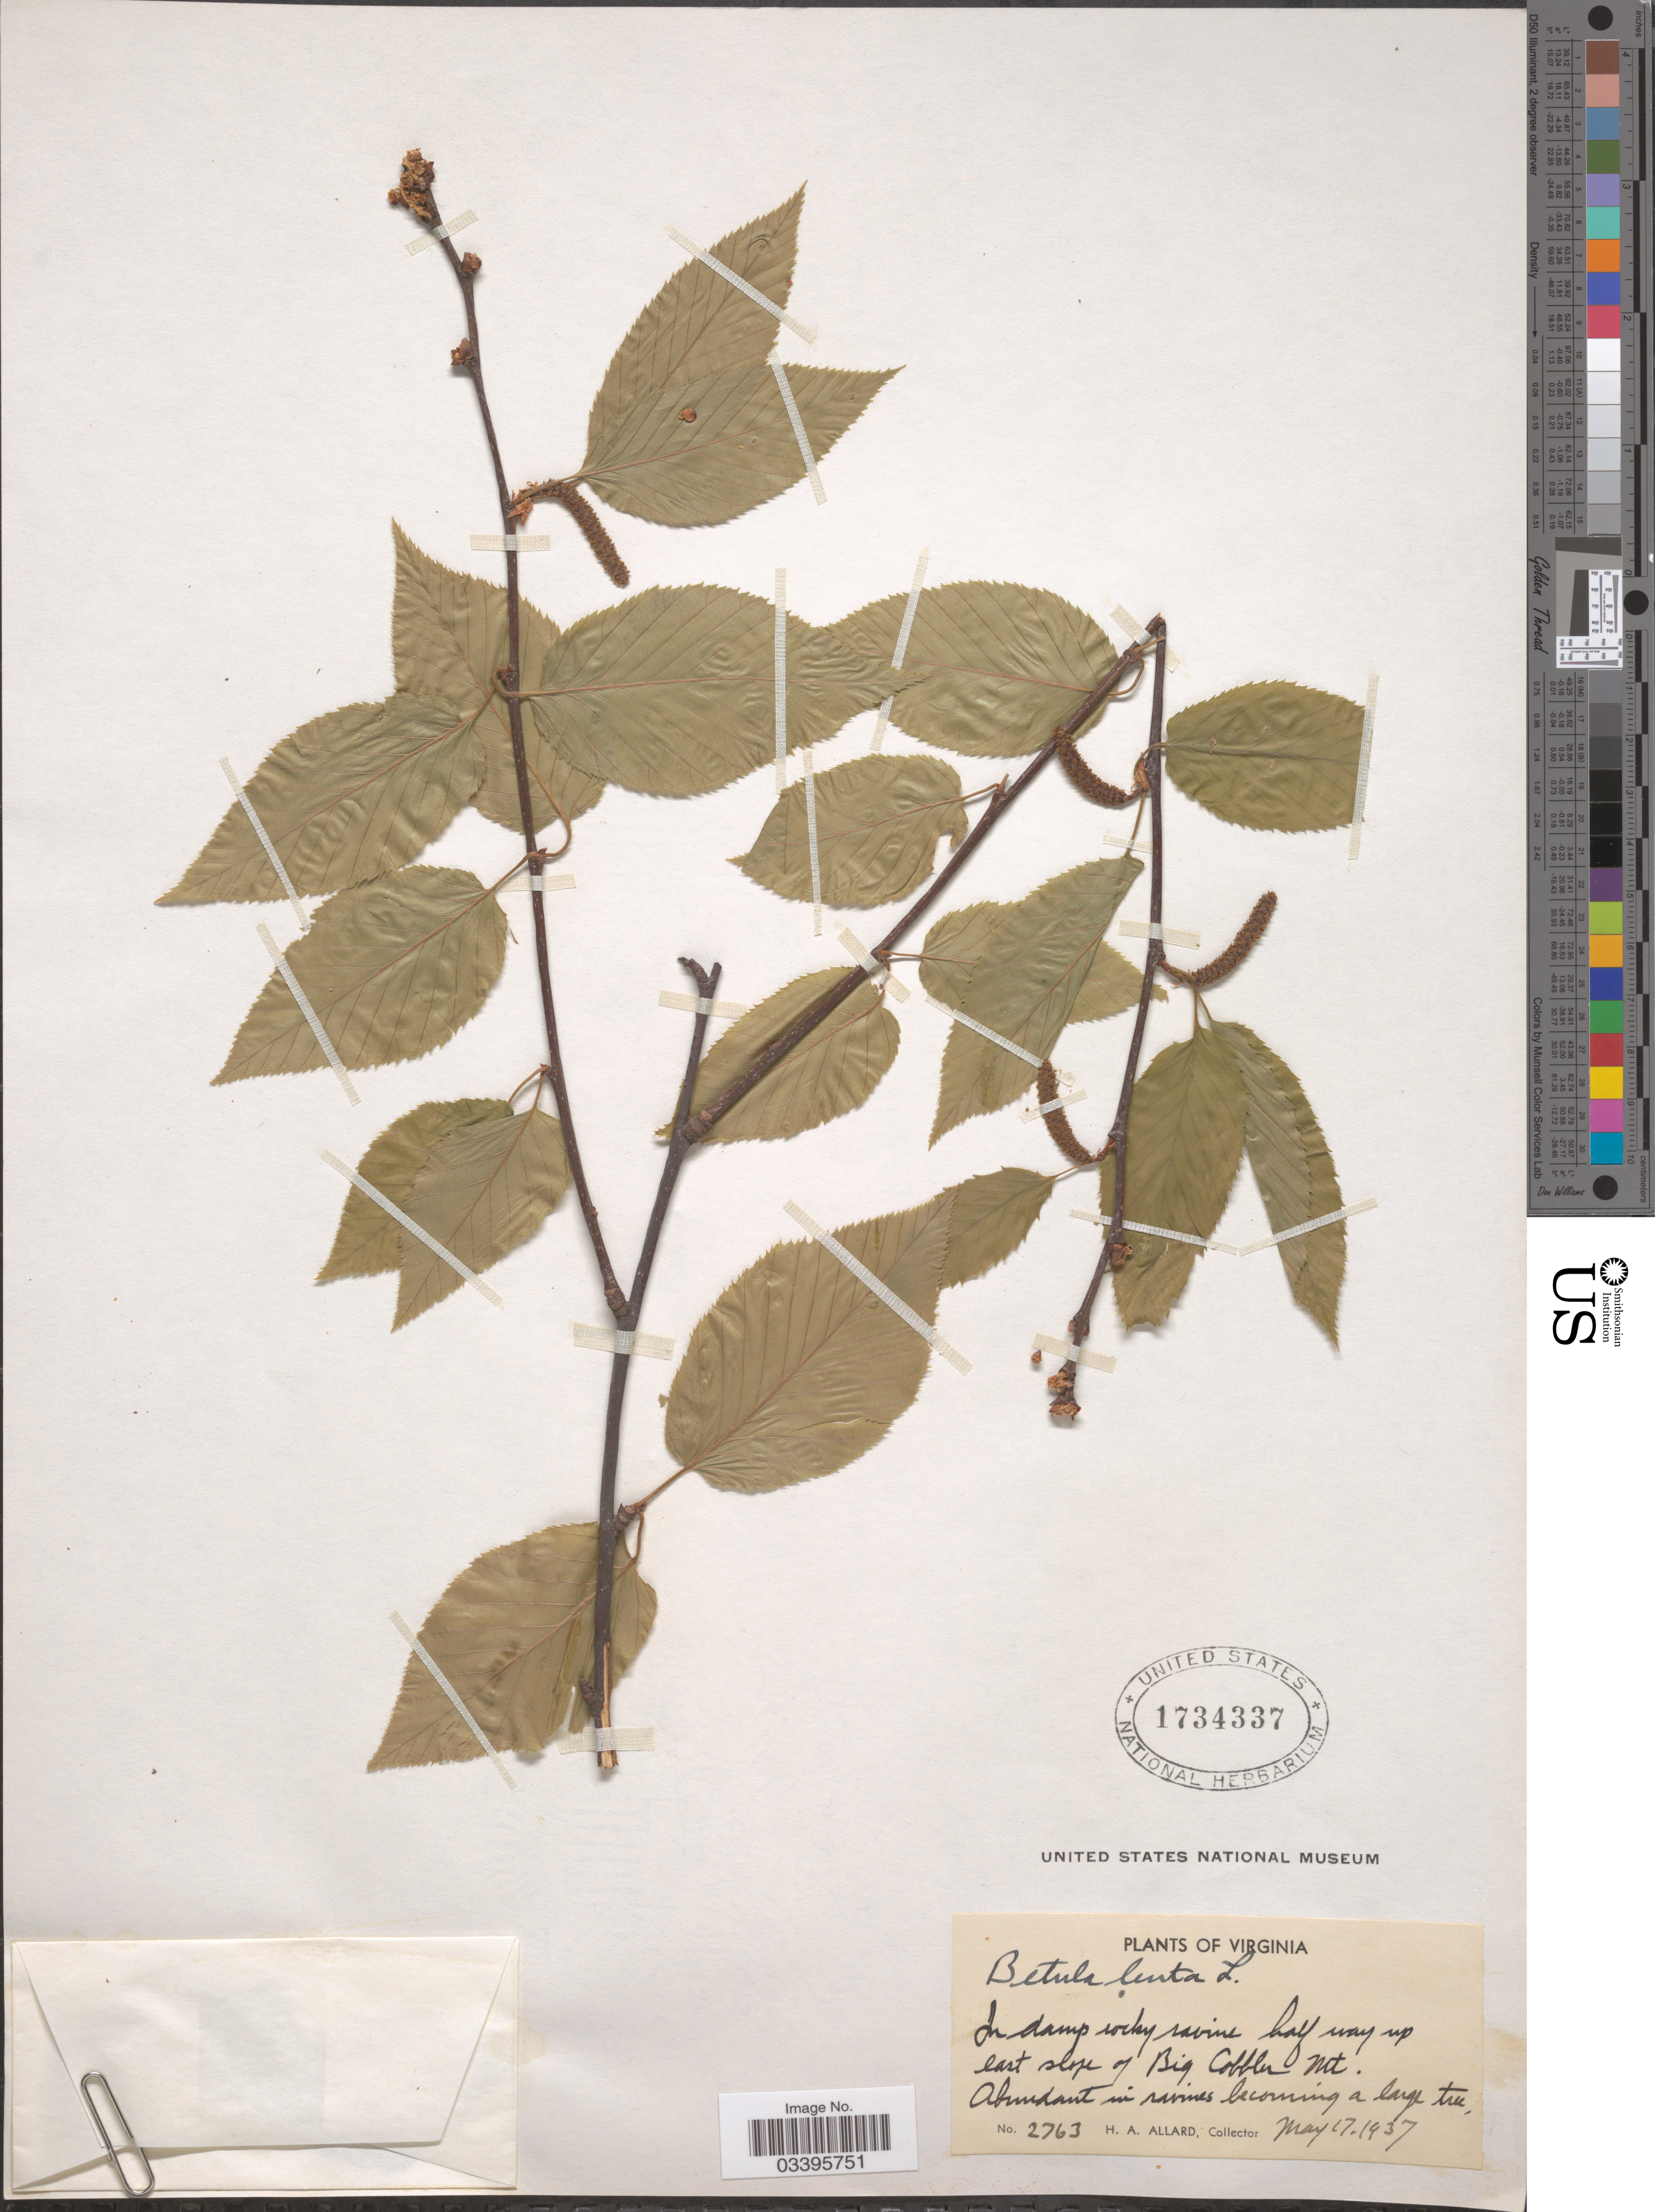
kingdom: Plantae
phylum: Tracheophyta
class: Magnoliopsida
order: Fagales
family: Betulaceae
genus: Betula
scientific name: Betula lenta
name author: L.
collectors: H. A. Allard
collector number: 2763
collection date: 1937-05-17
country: United States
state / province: Virginia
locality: In damp rocky ravine half way up east slope of Big Cobbler Mt.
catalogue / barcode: US 1734337